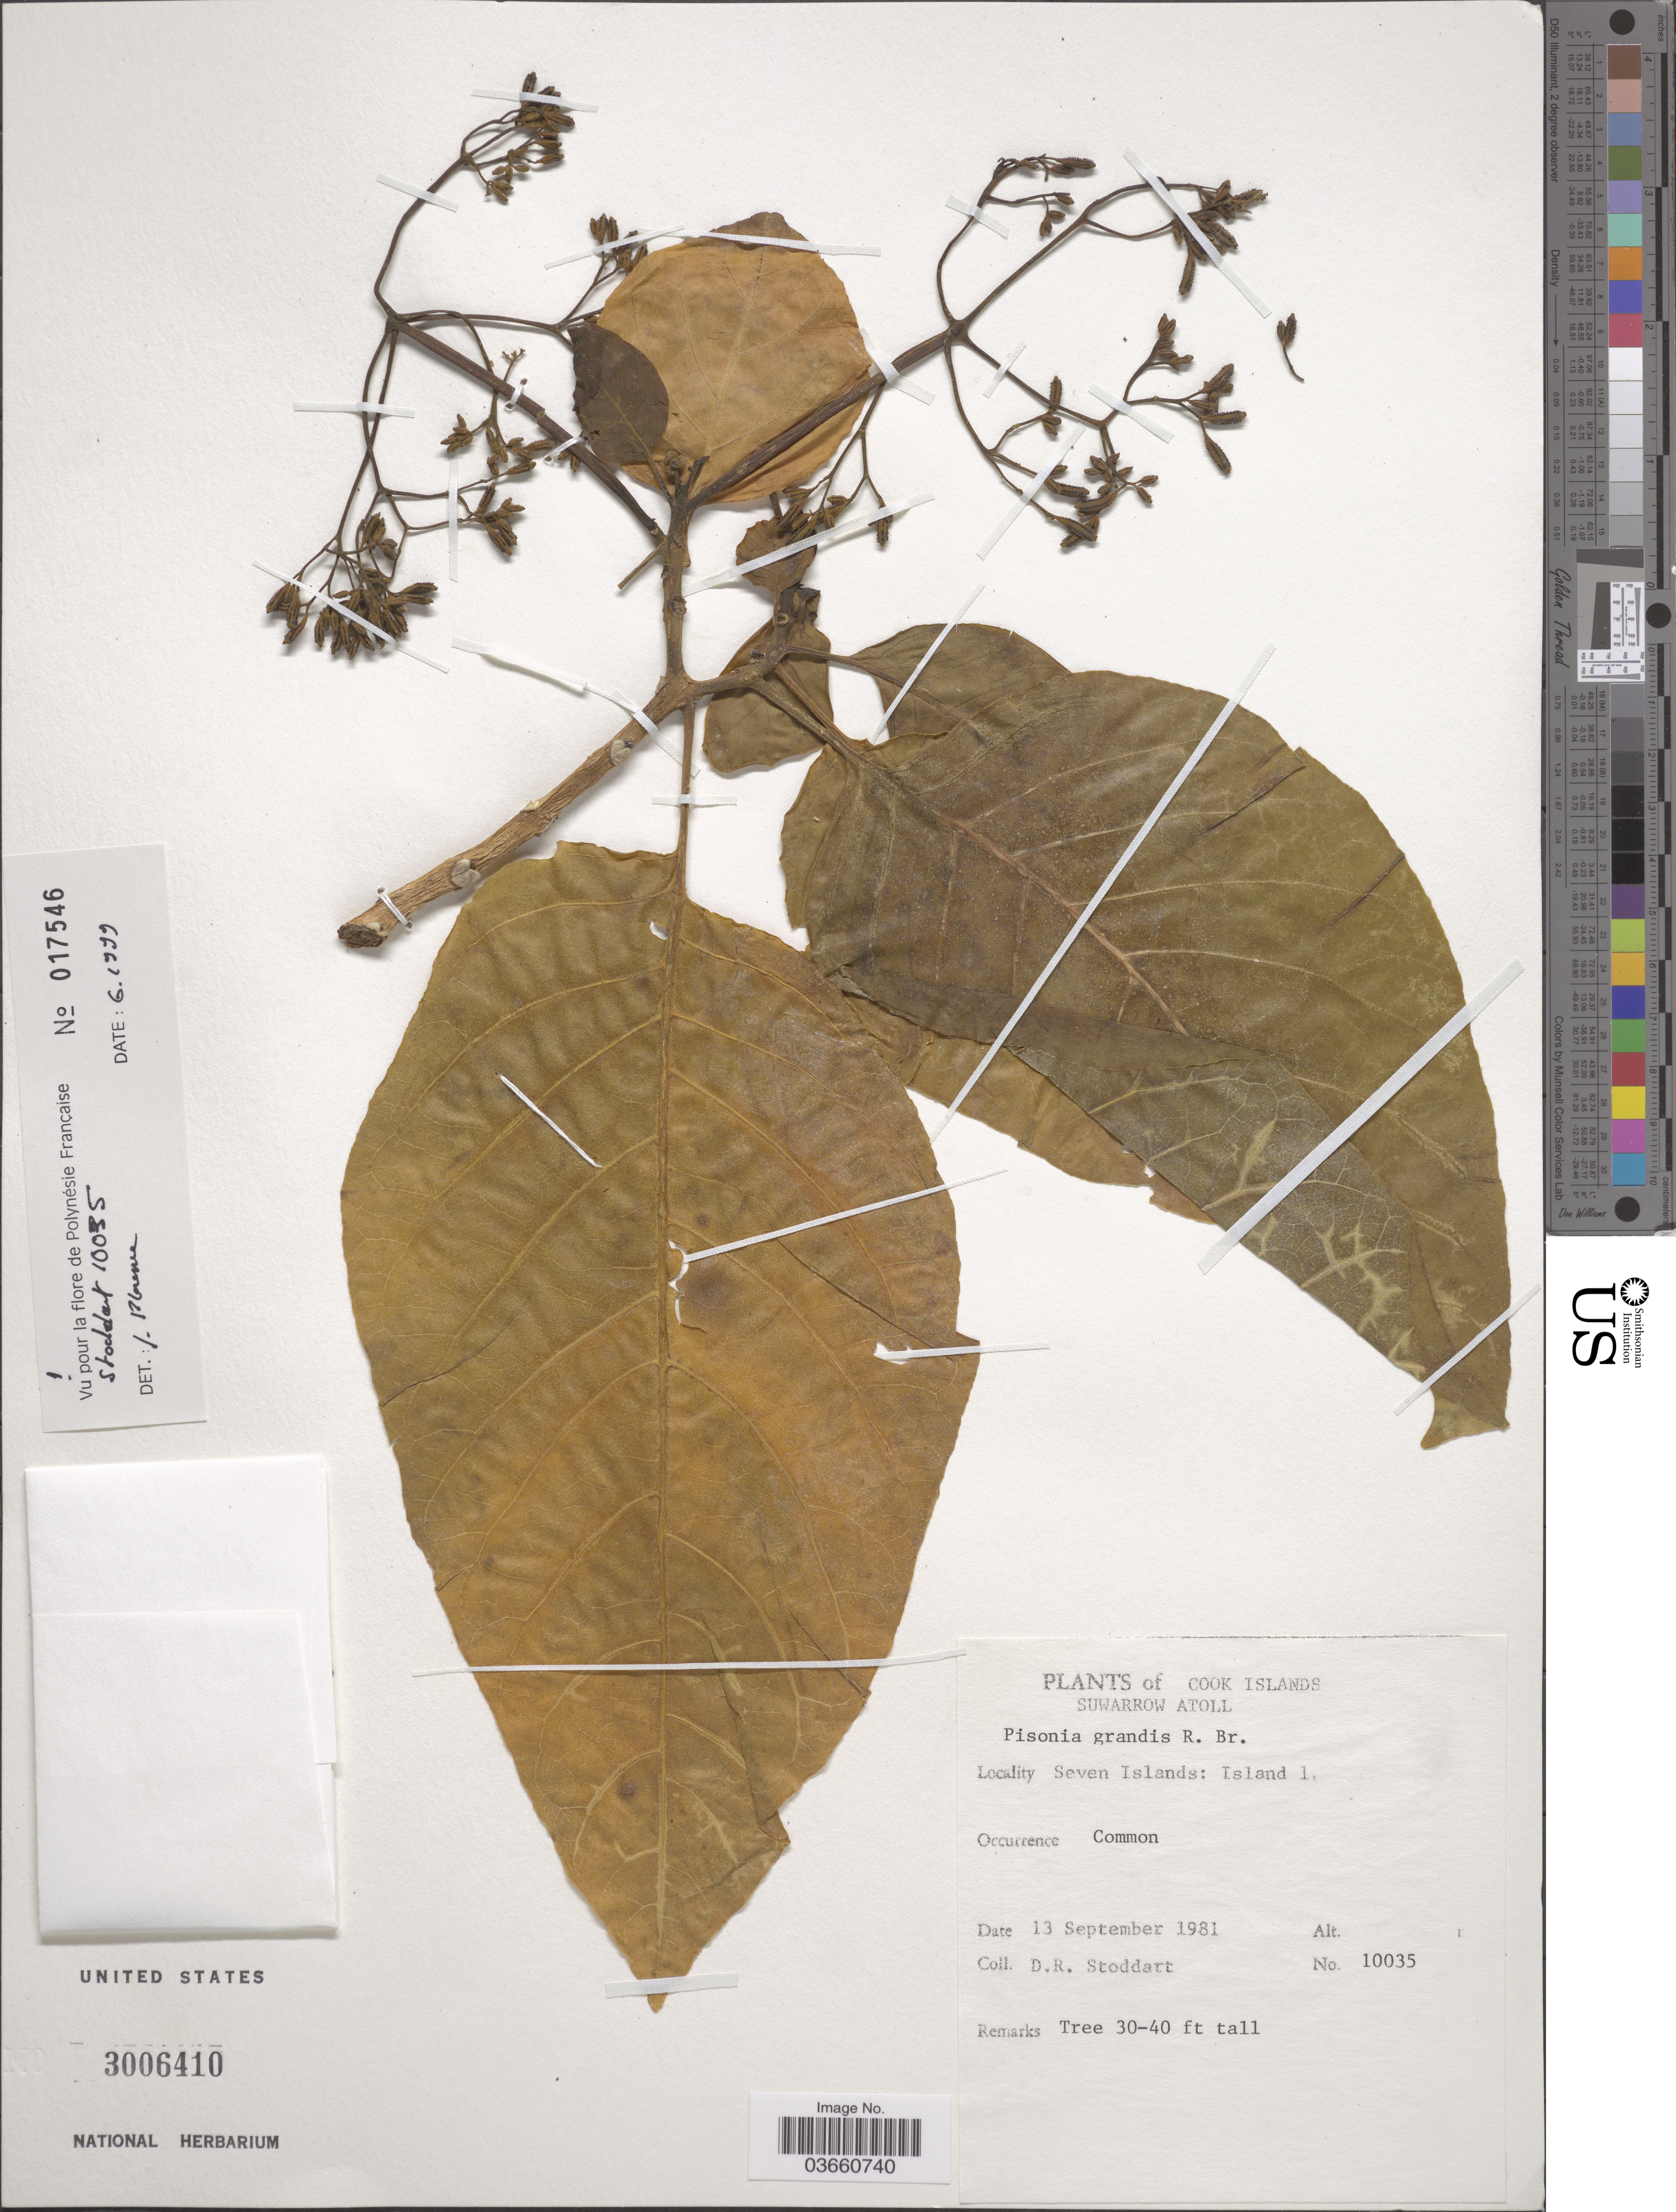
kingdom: Plantae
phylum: Tracheophyta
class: Magnoliopsida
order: Caryophyllales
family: Nyctaginaceae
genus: Pisonia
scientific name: Pisonia grandis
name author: R. Br.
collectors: D. R. Stoddart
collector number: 10035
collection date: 1981-09-13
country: Cook Islands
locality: Suwarrow Atoll. Seven Islands: Island 1.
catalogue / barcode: US 3006410